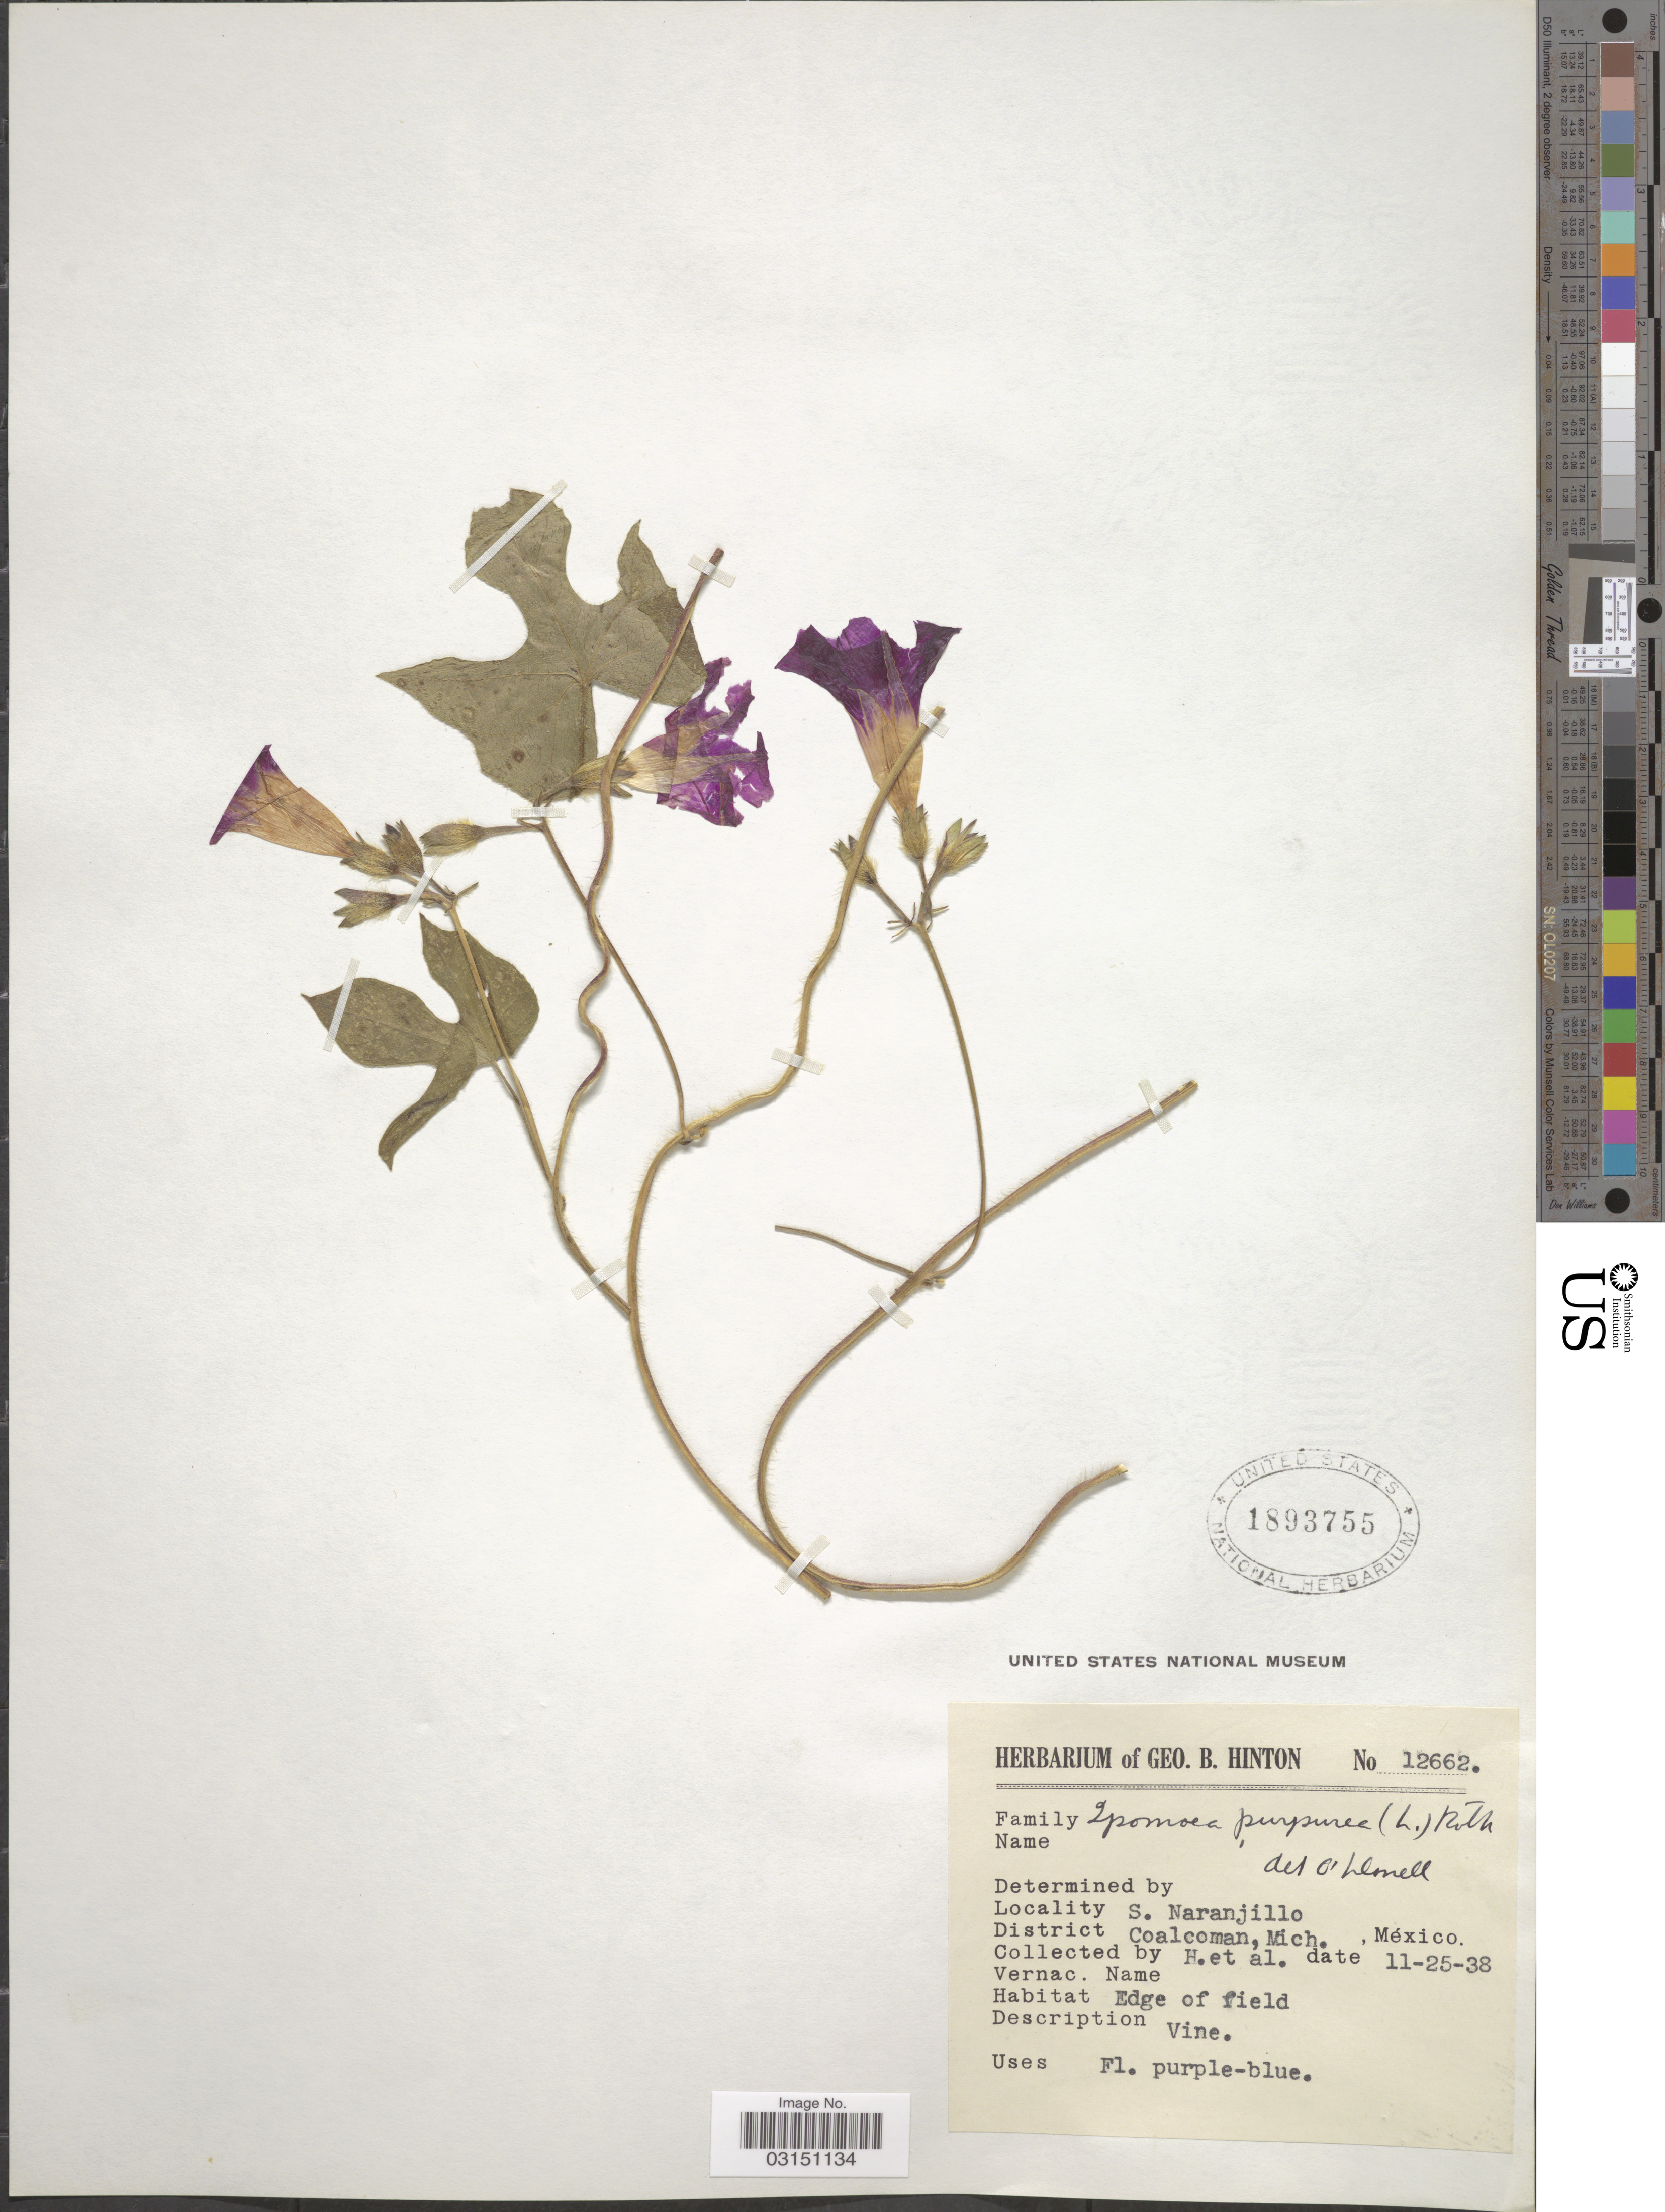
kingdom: Plantae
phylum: Tracheophyta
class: Magnoliopsida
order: Solanales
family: Convolvulaceae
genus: Ipomoea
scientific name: Ipomoea purpurea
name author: (L.) Roth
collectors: G. B. Hinton & et al.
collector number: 12662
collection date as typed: Transcribed d/m/y: 25/11/38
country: Mexico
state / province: Michoacán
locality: S. Naranjillo, District Coalcoman.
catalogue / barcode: US 1893755